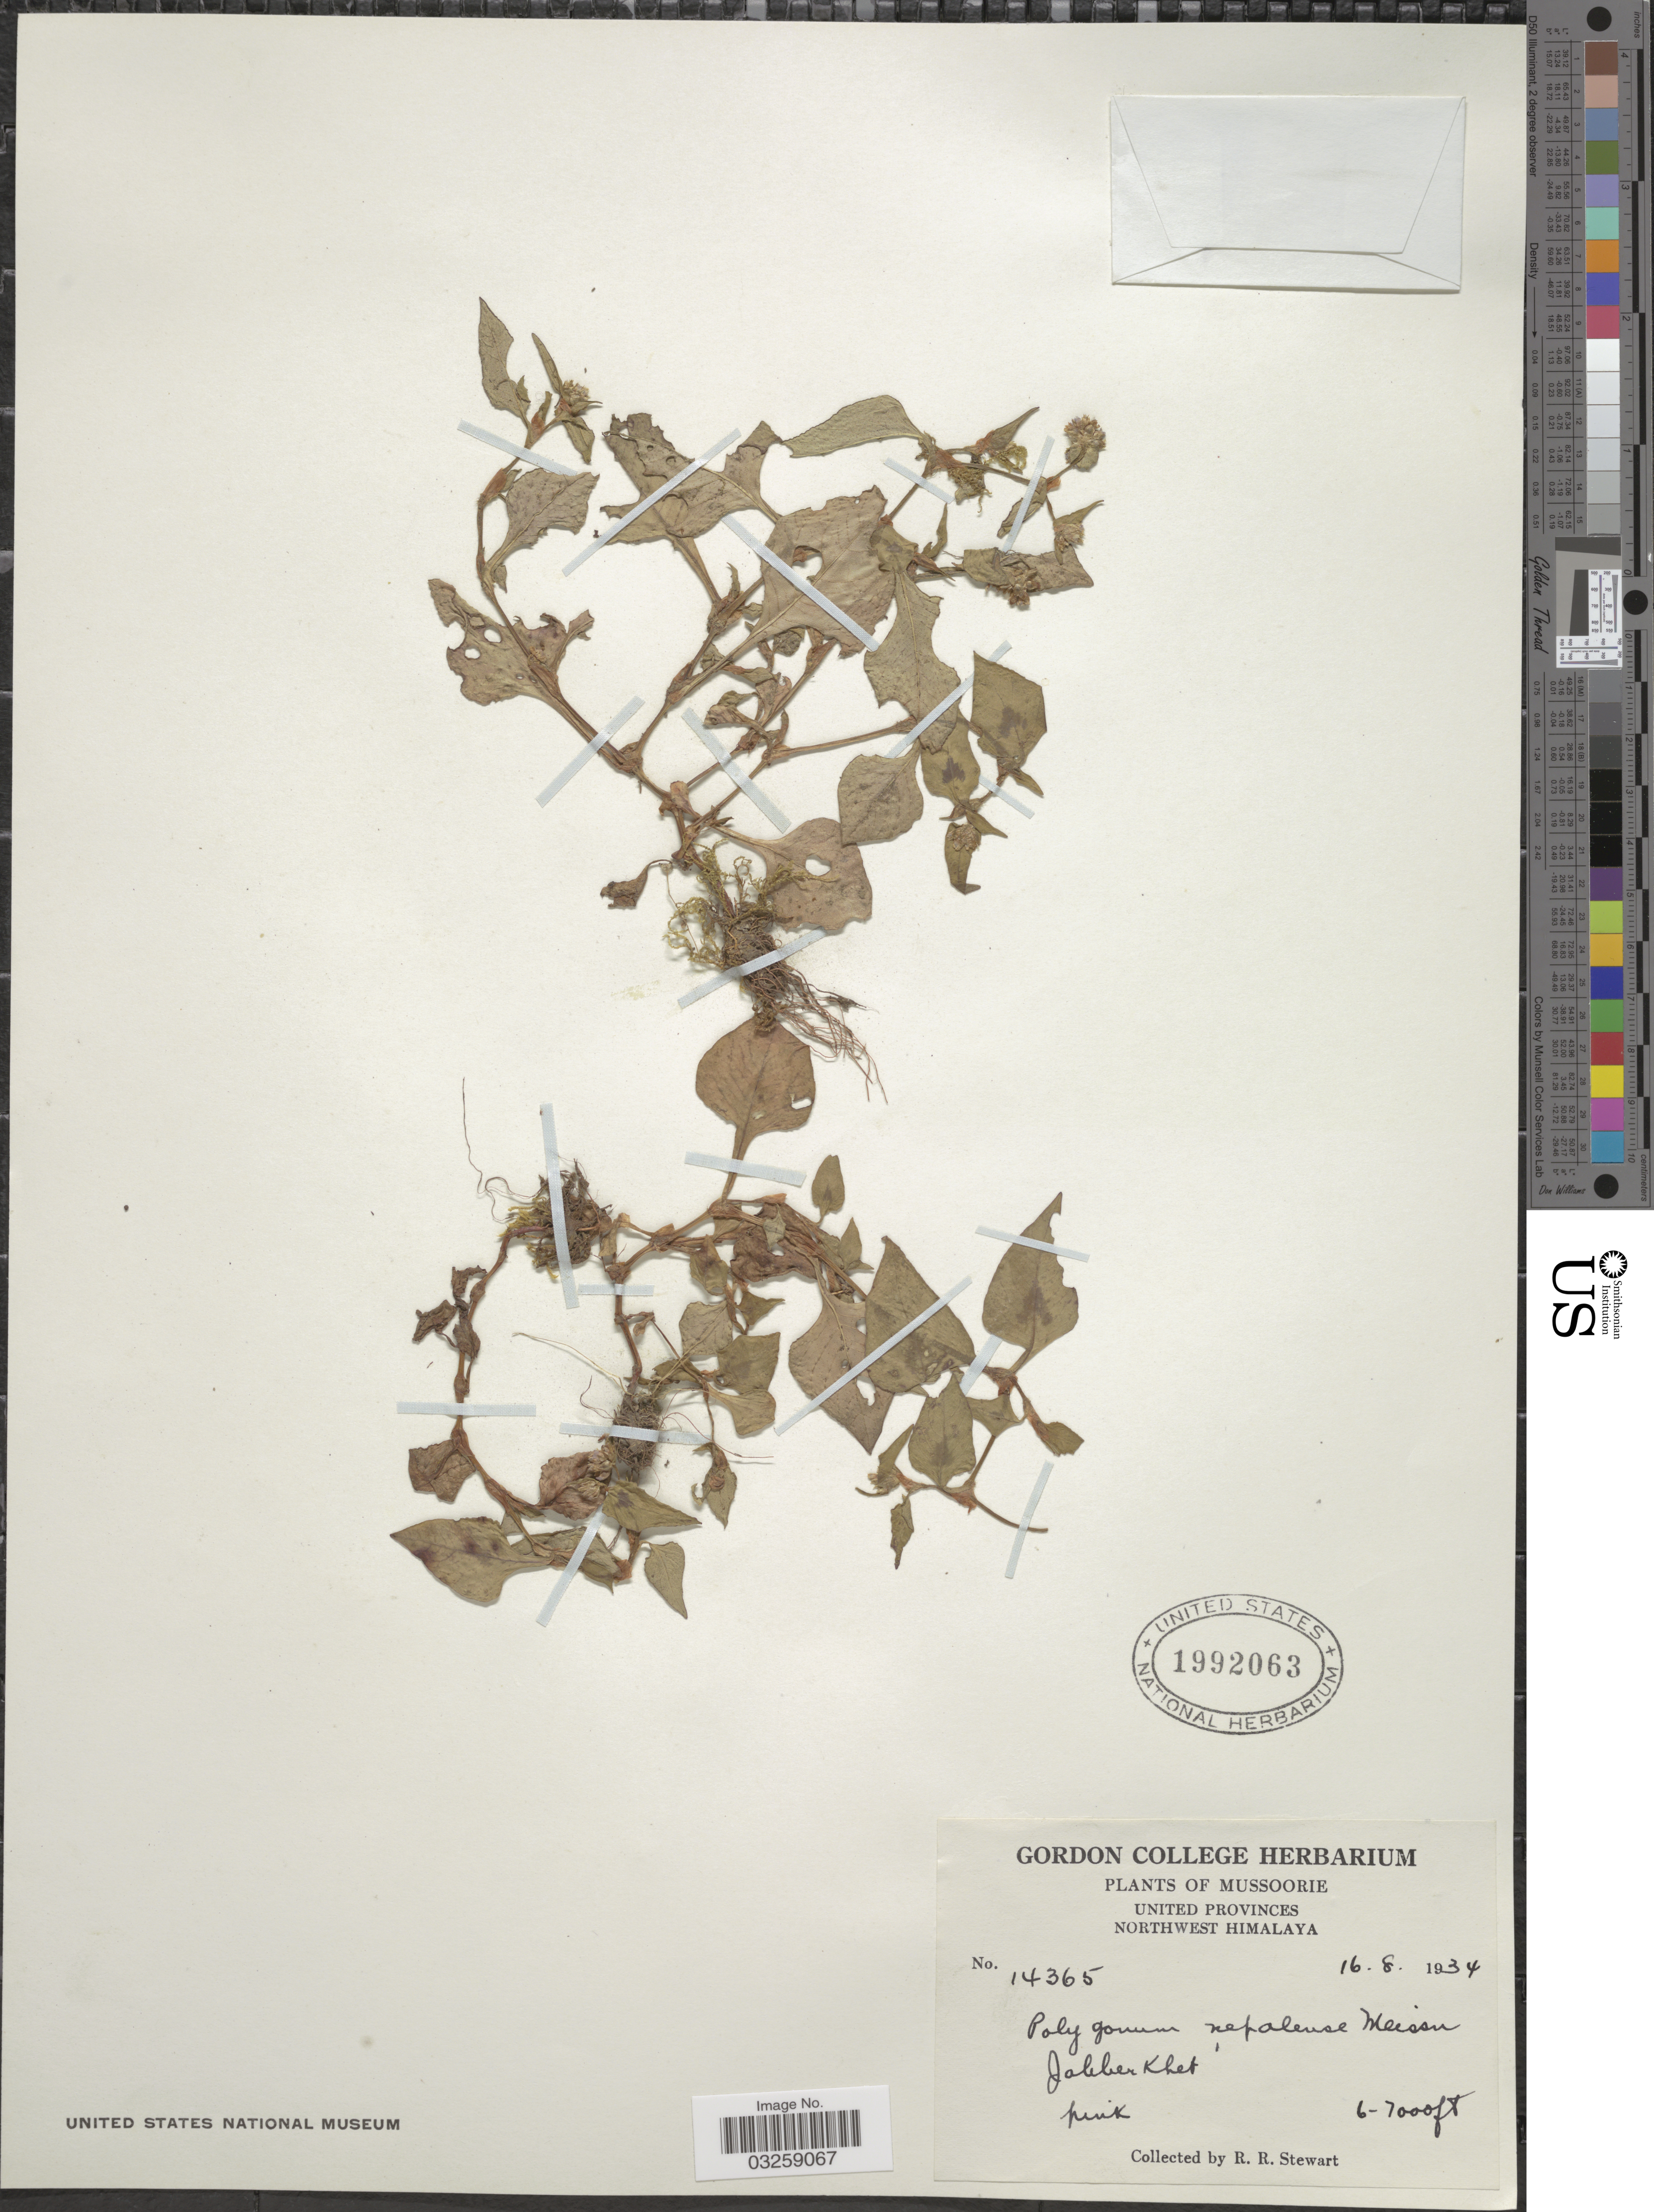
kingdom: Plantae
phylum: Tracheophyta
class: Magnoliopsida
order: Caryophyllales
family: Polygonaceae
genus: Polygonum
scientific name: Polygonum nepalense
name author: Meisn.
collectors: R. Stewart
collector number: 14365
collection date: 1934-08-16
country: India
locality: Mussoorie. United Provinces. Northwest Himalaya. Jabberkhet.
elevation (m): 1829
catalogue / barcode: US 1992063